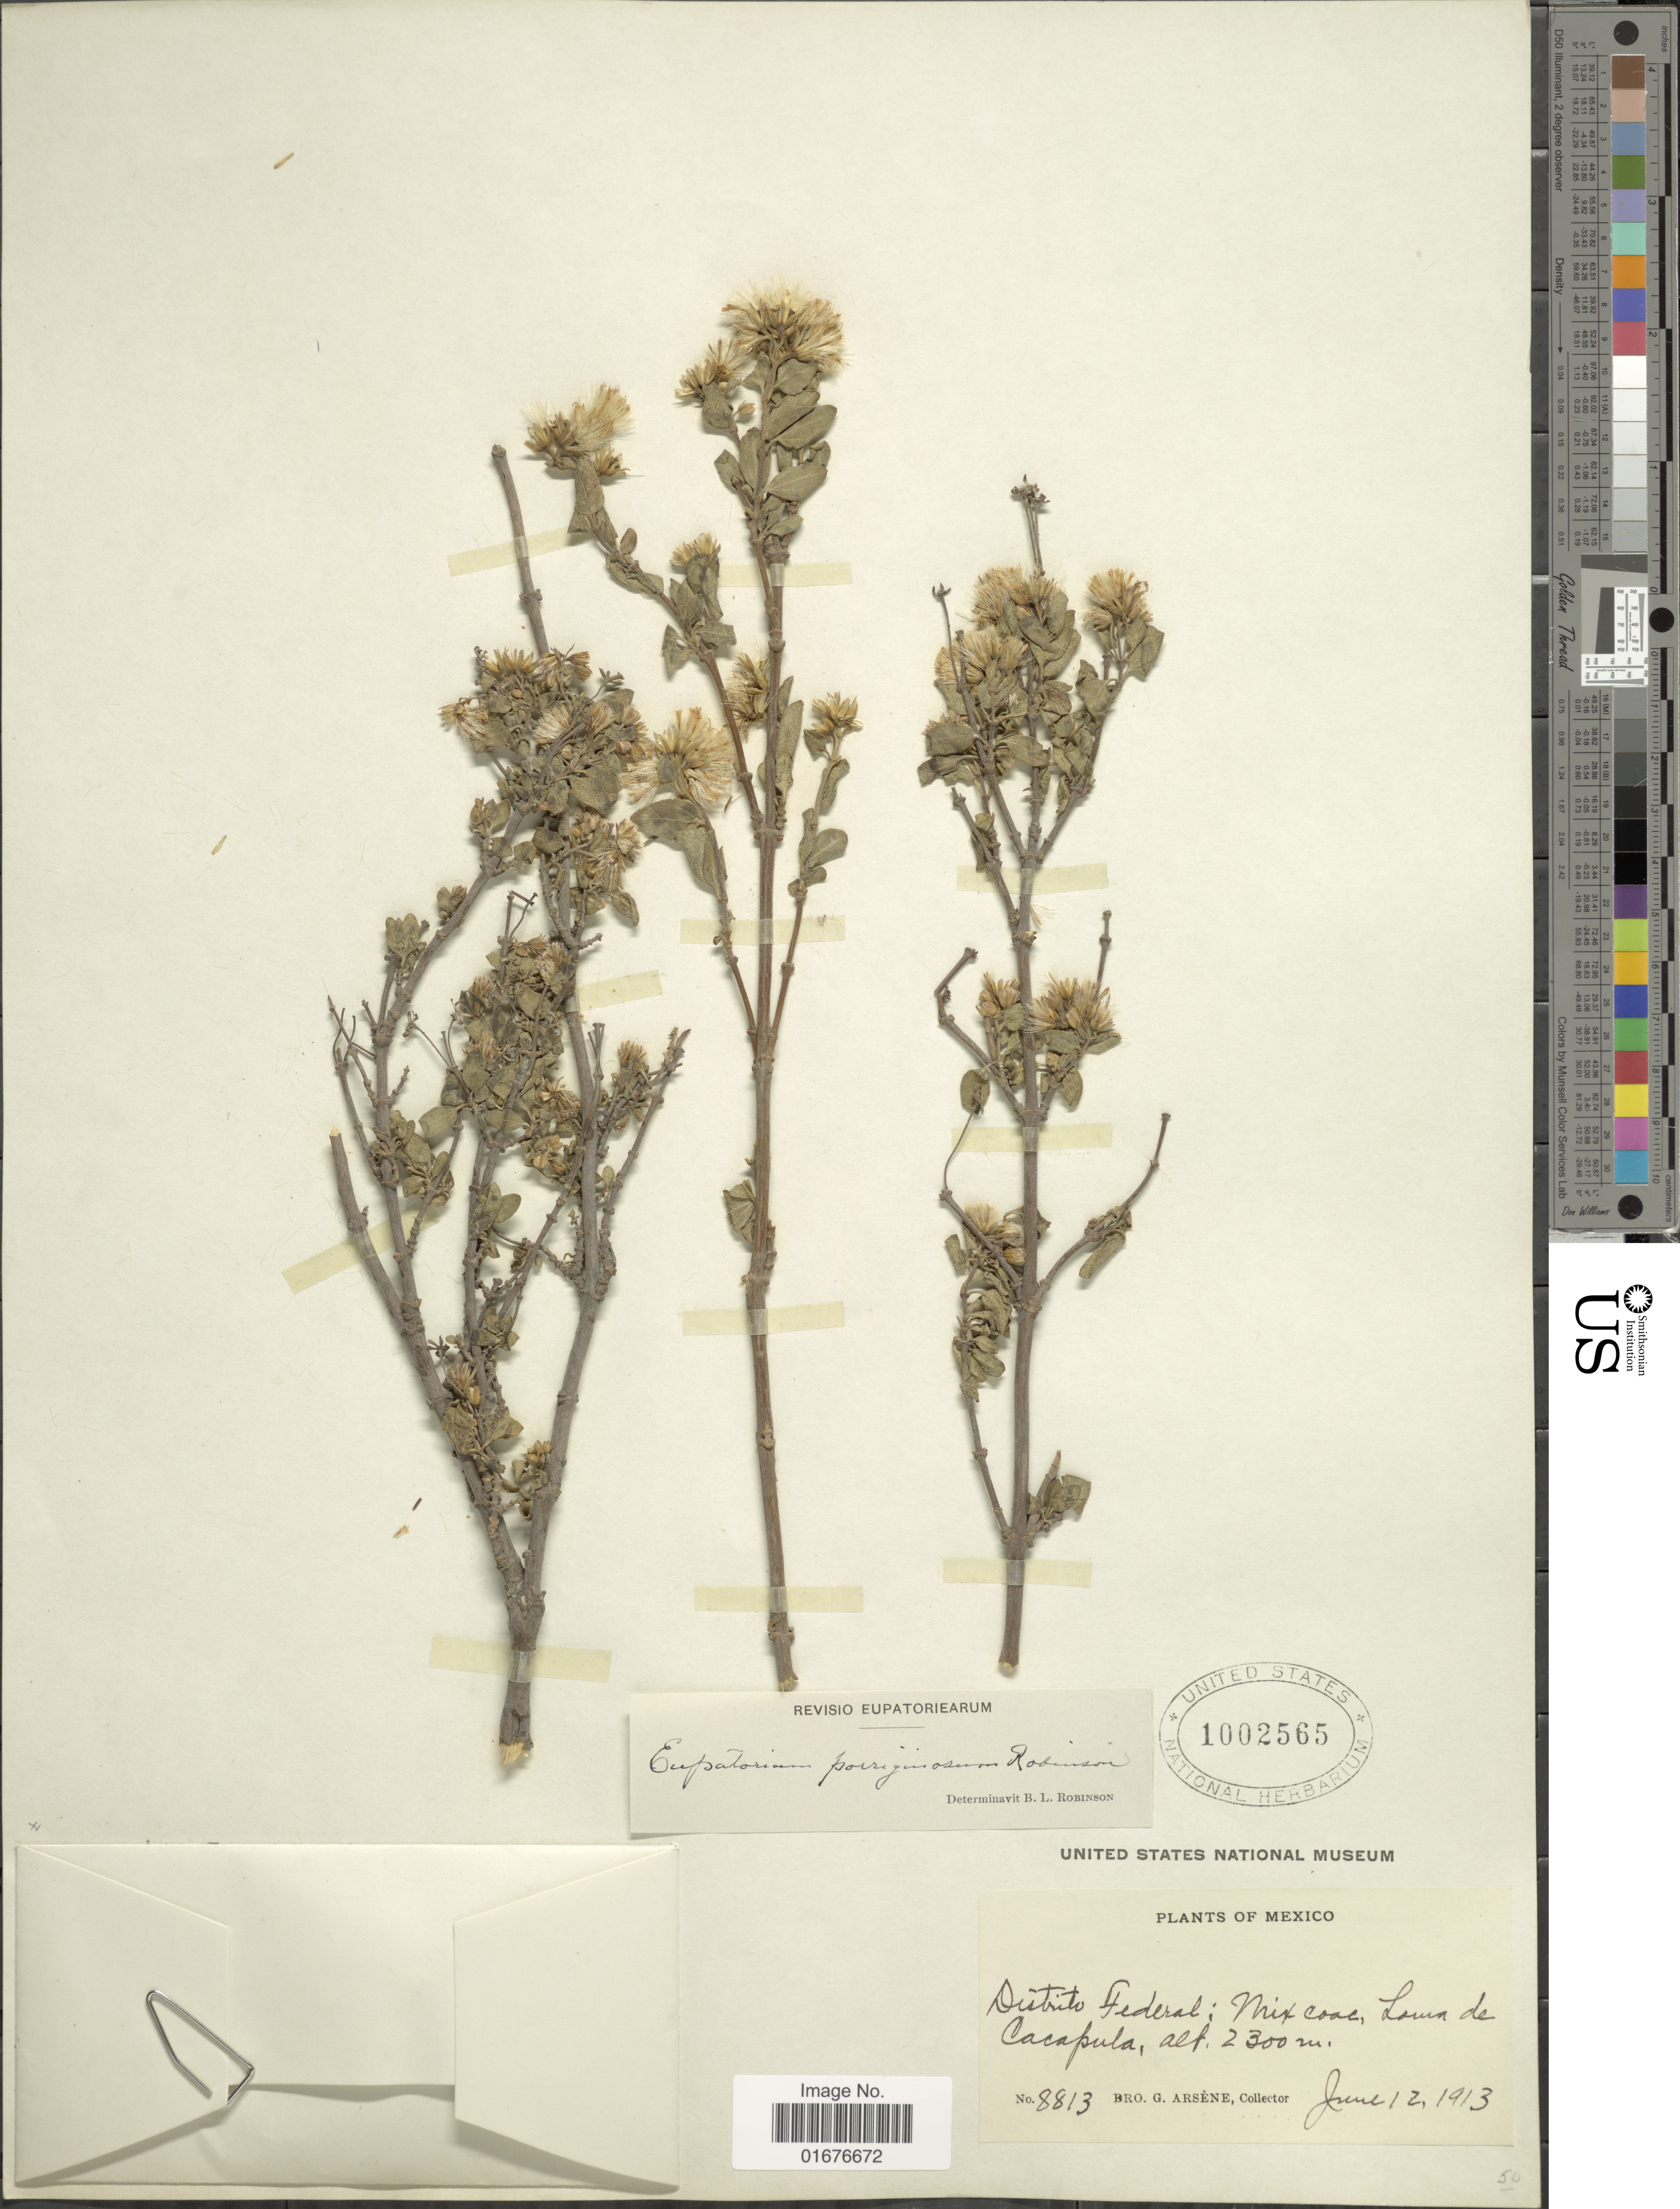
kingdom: Plantae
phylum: Tracheophyta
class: Magnoliopsida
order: Asterales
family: Asteraceae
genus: Ageratina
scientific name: Ageratina porriginosa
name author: (B.L. Rob.) R.M. King & H. Rob.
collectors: Bro. G. Arsène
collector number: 8813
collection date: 1913-06-12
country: Mexico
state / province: Distrito Federal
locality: Mix coac, Loma de Cacapula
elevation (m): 2300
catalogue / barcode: US 1002565